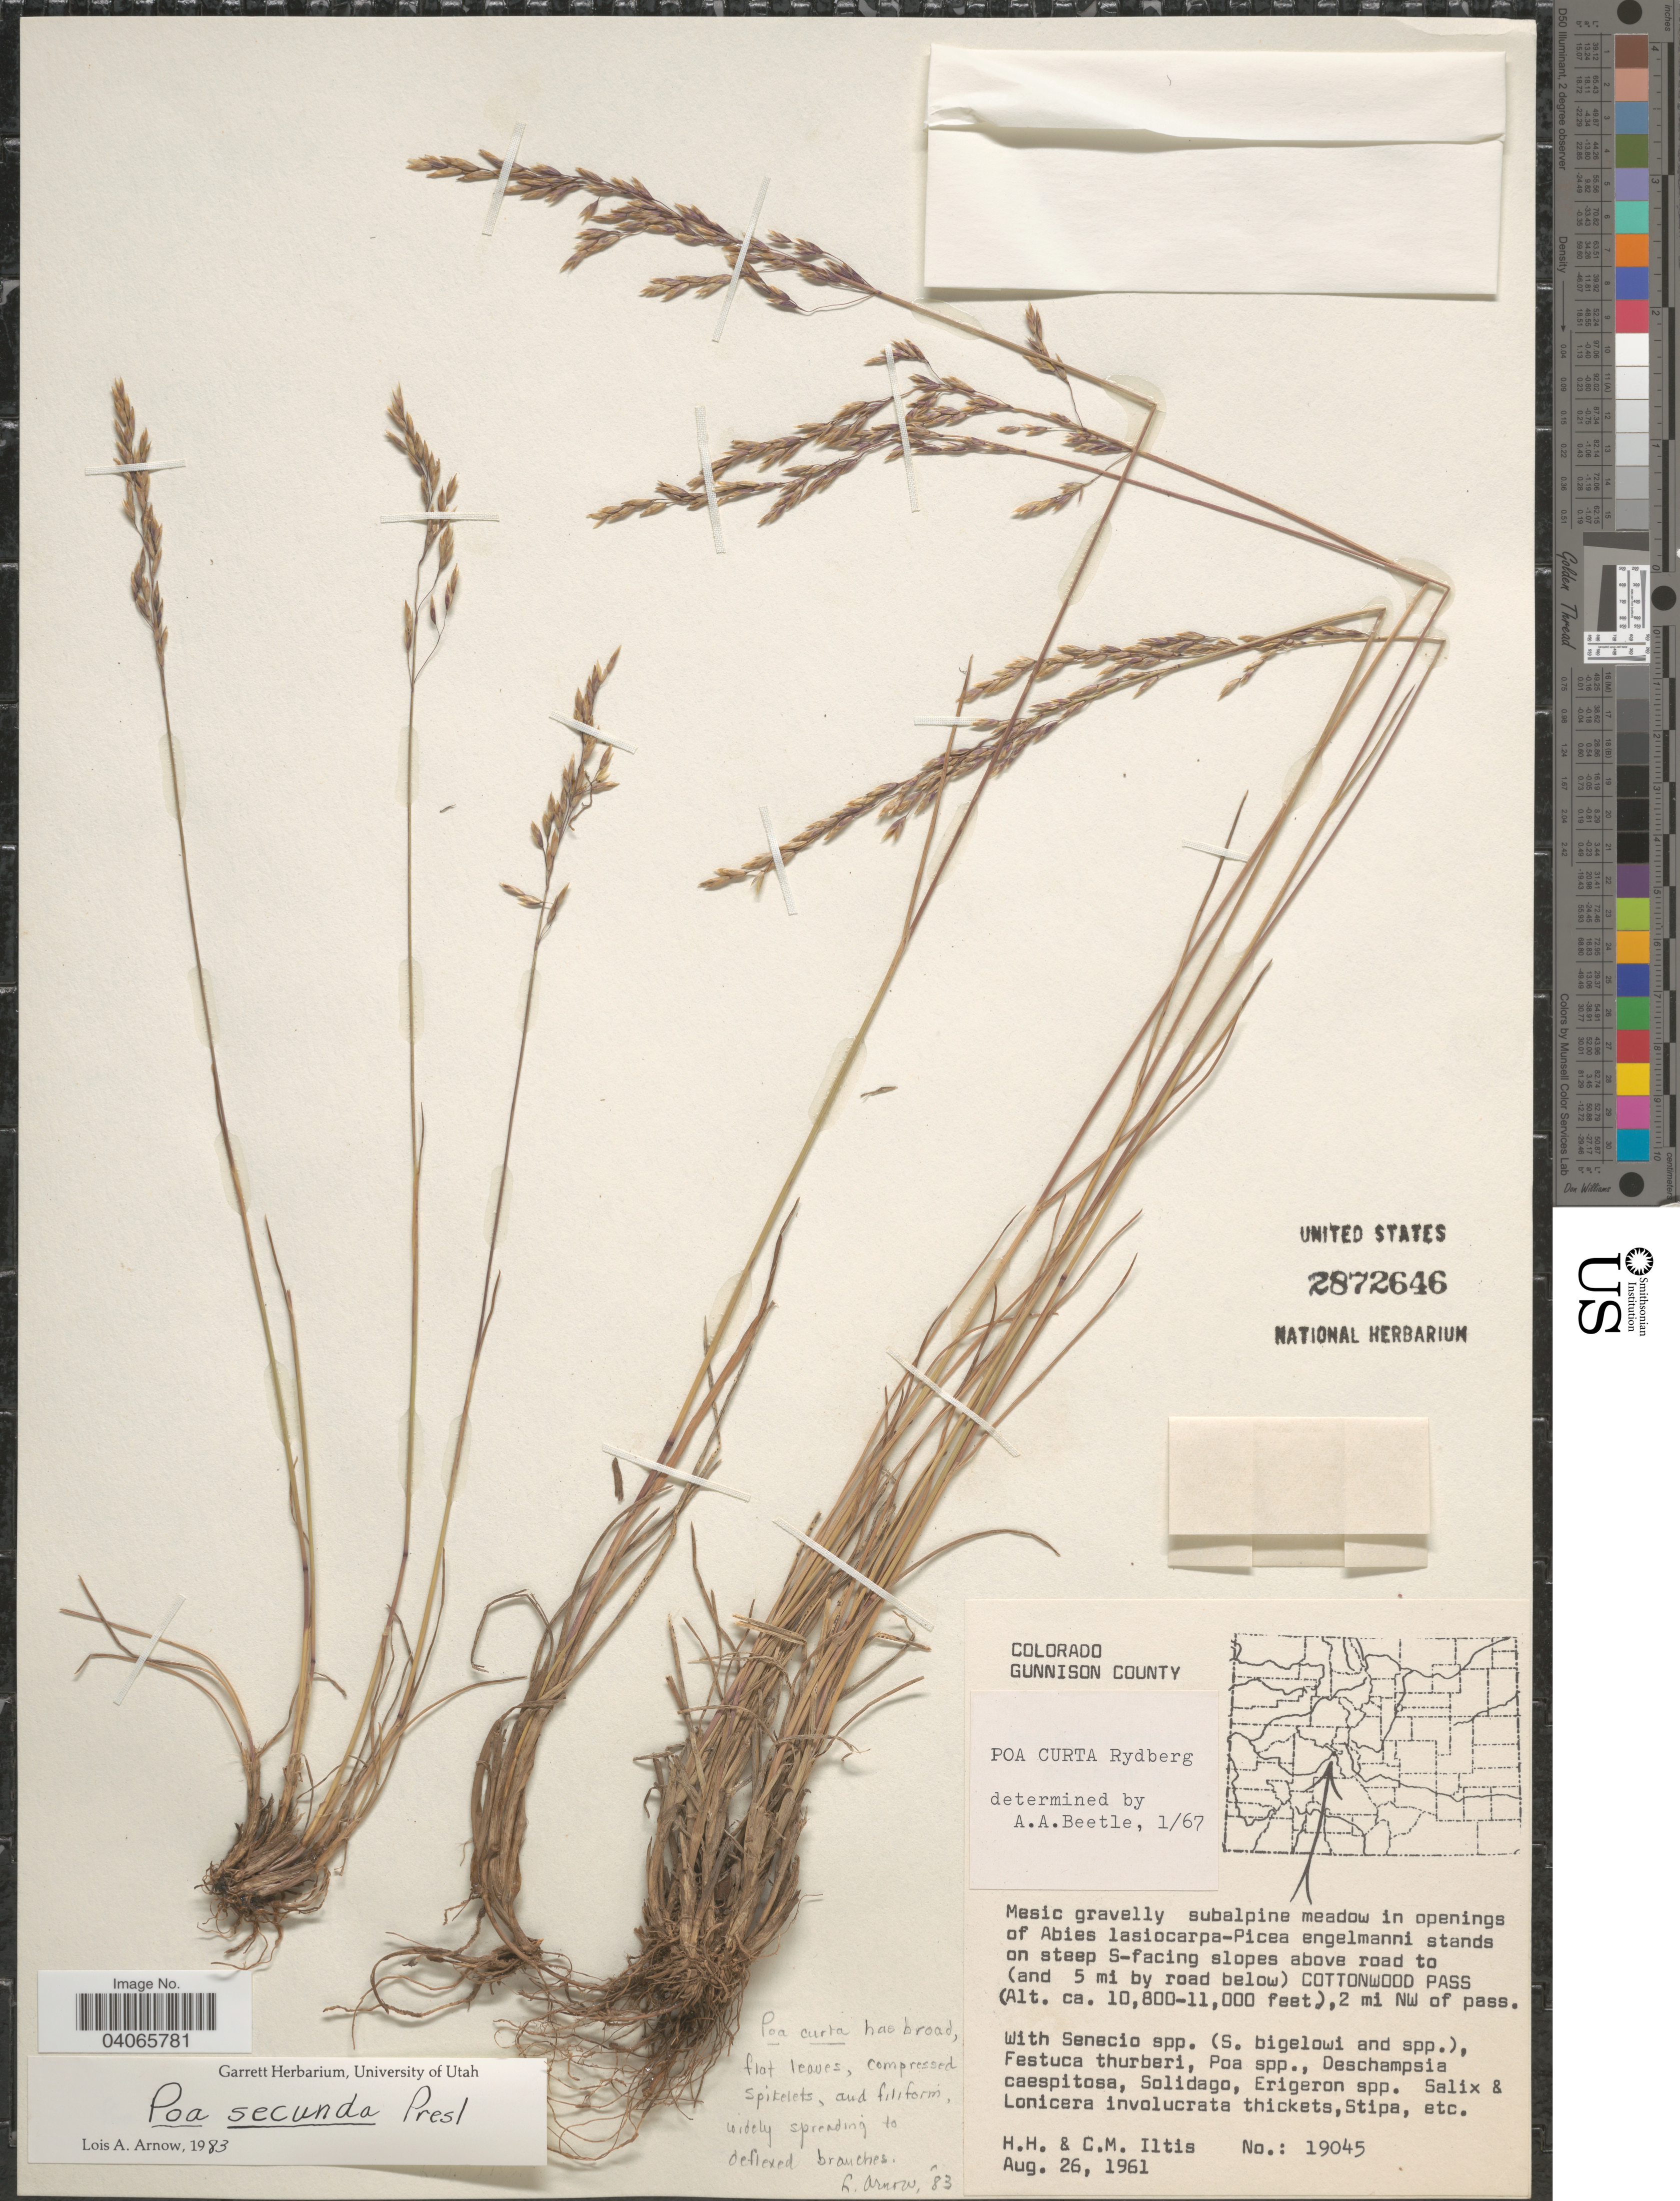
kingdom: Plantae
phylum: Tracheophyta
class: Liliopsida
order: Poales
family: Poaceae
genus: Poa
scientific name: Poa secunda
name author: J. Presl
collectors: H. H. Iltis & C. M Iltis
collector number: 19045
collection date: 1961-08-26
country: United States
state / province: Colorado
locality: On steep S-facing slopes above road to (and 5 mi by road below) Cottonwood Pass, 2 mi NW of pass. Gunnison County.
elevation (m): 3292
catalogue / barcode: US 2872646